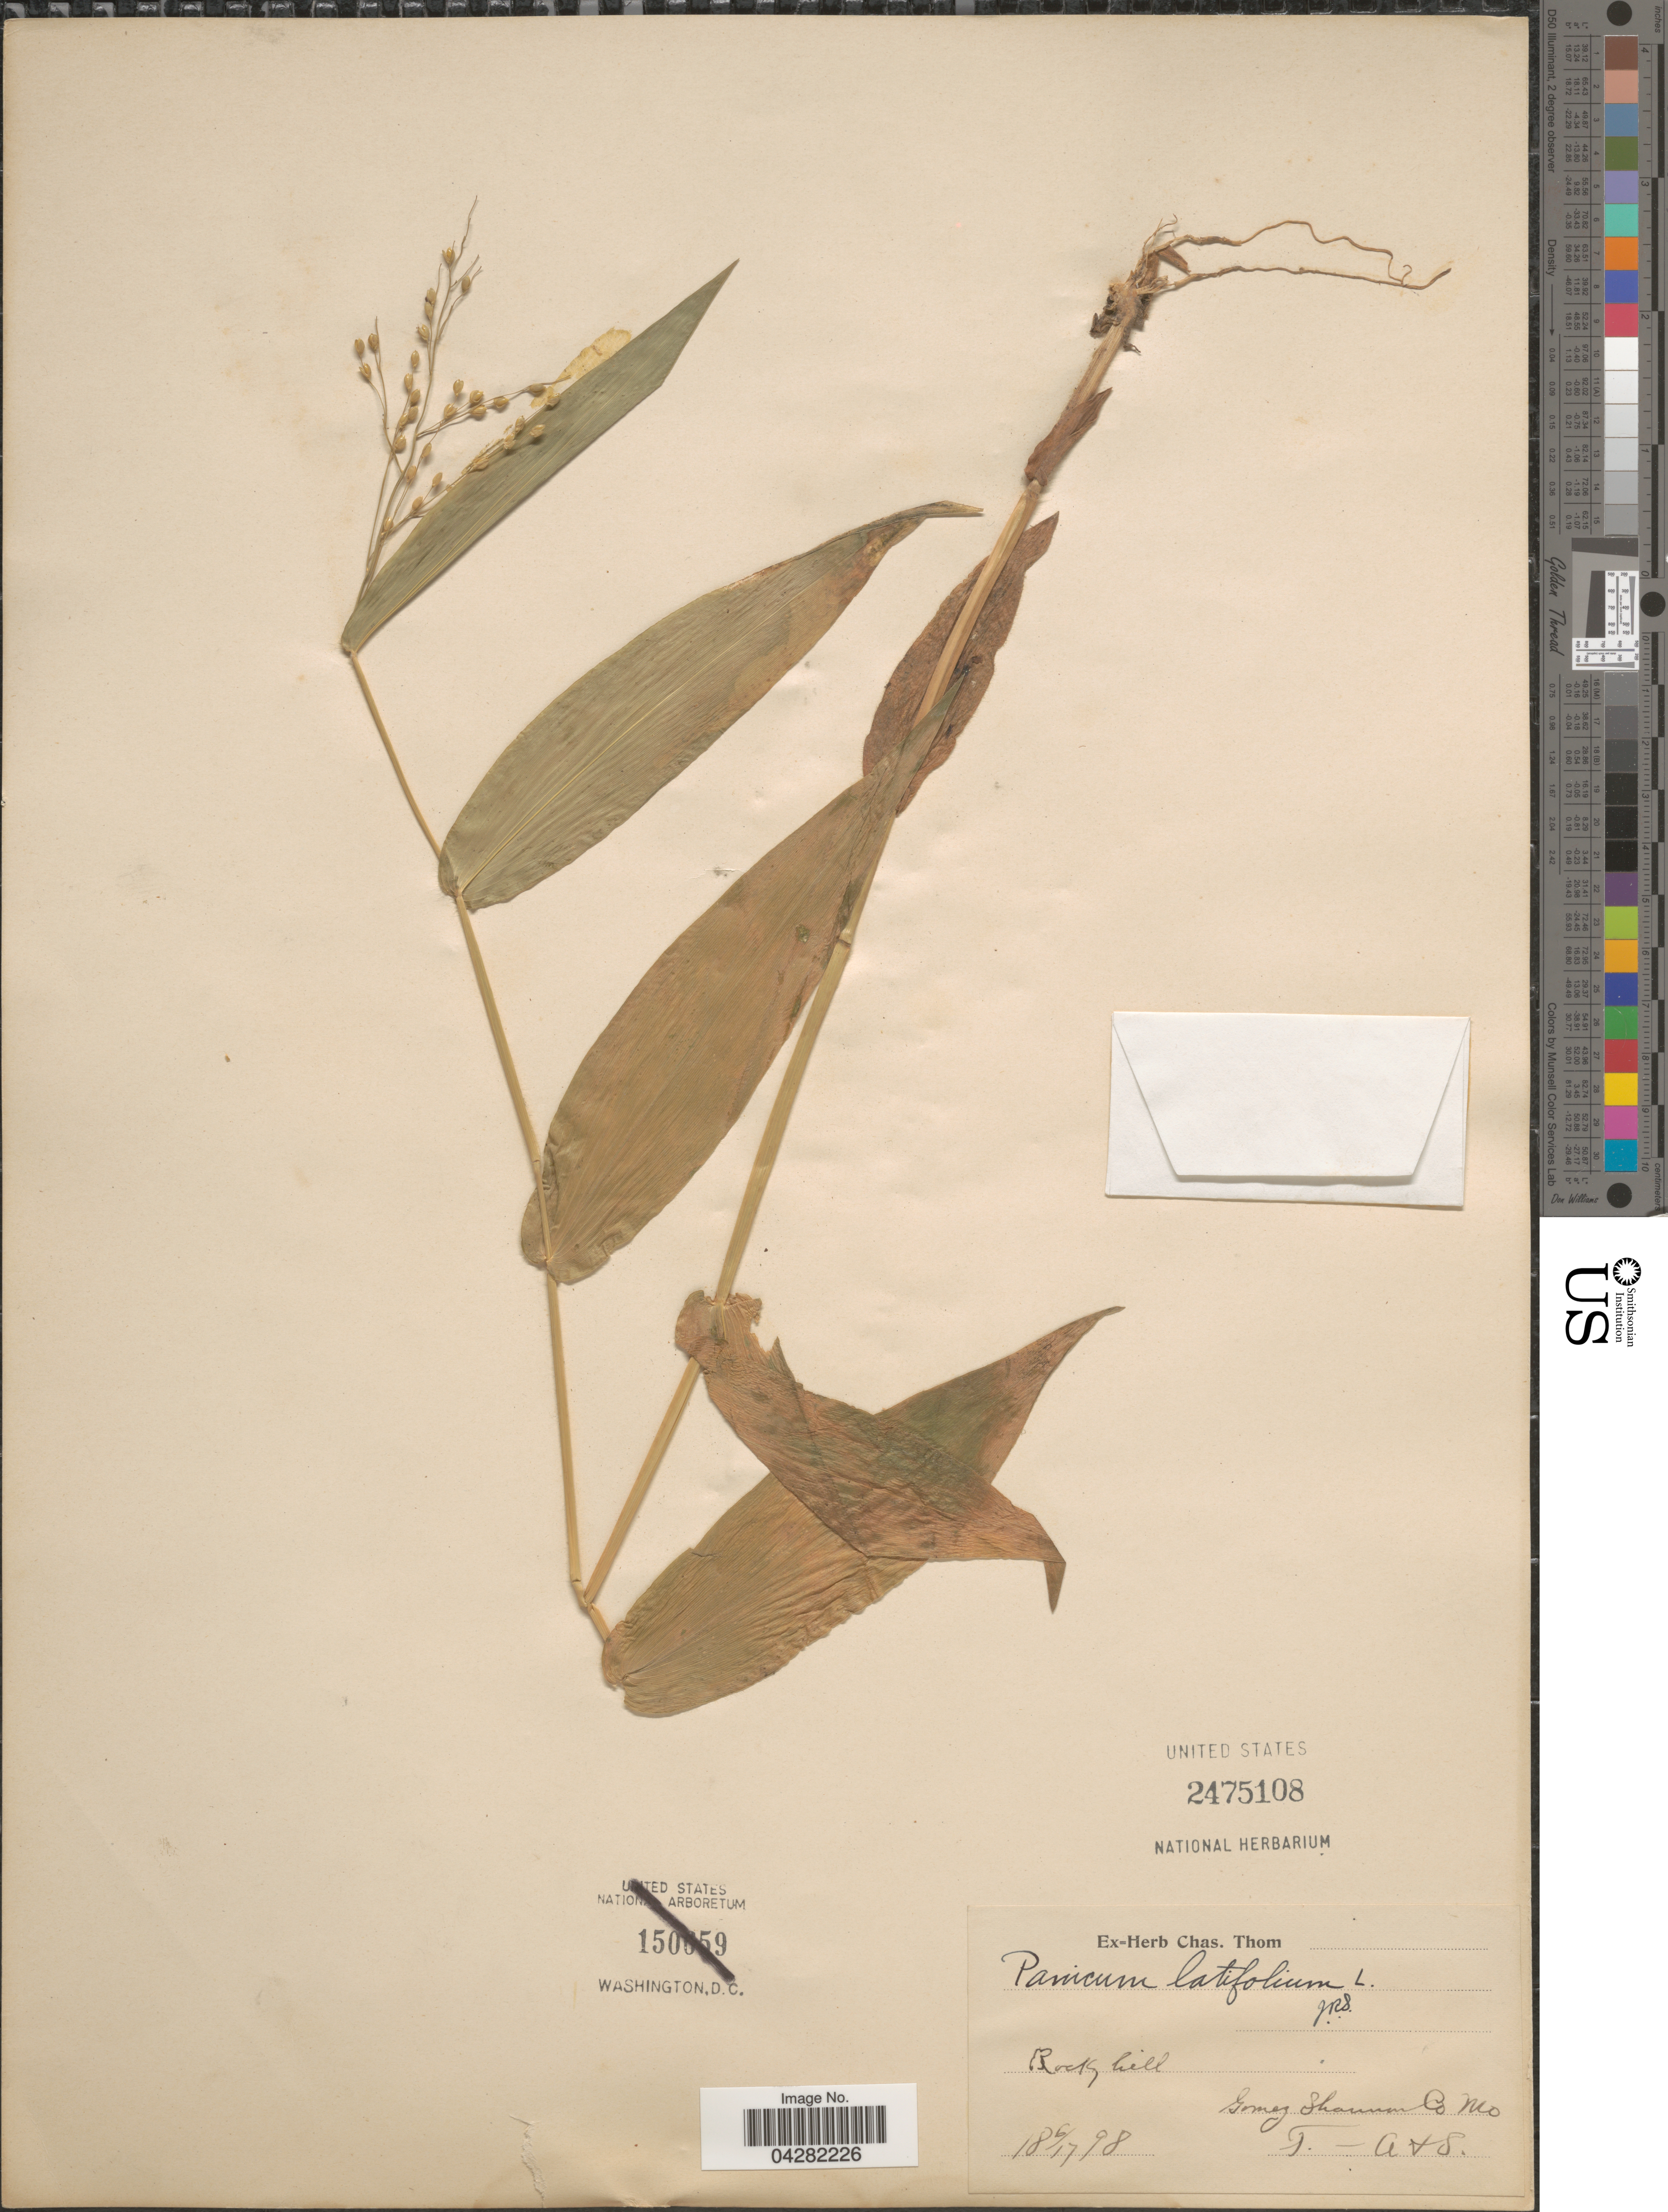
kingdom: Plantae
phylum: Tracheophyta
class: Liliopsida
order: Poales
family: Poaceae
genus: Dichanthelium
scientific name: Dichanthelium laxiflorum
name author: (Lam.) Gould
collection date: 1898-06-17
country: United States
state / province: Missouri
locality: Rocky hill. Gomez Shannon Co.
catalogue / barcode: US 2475108